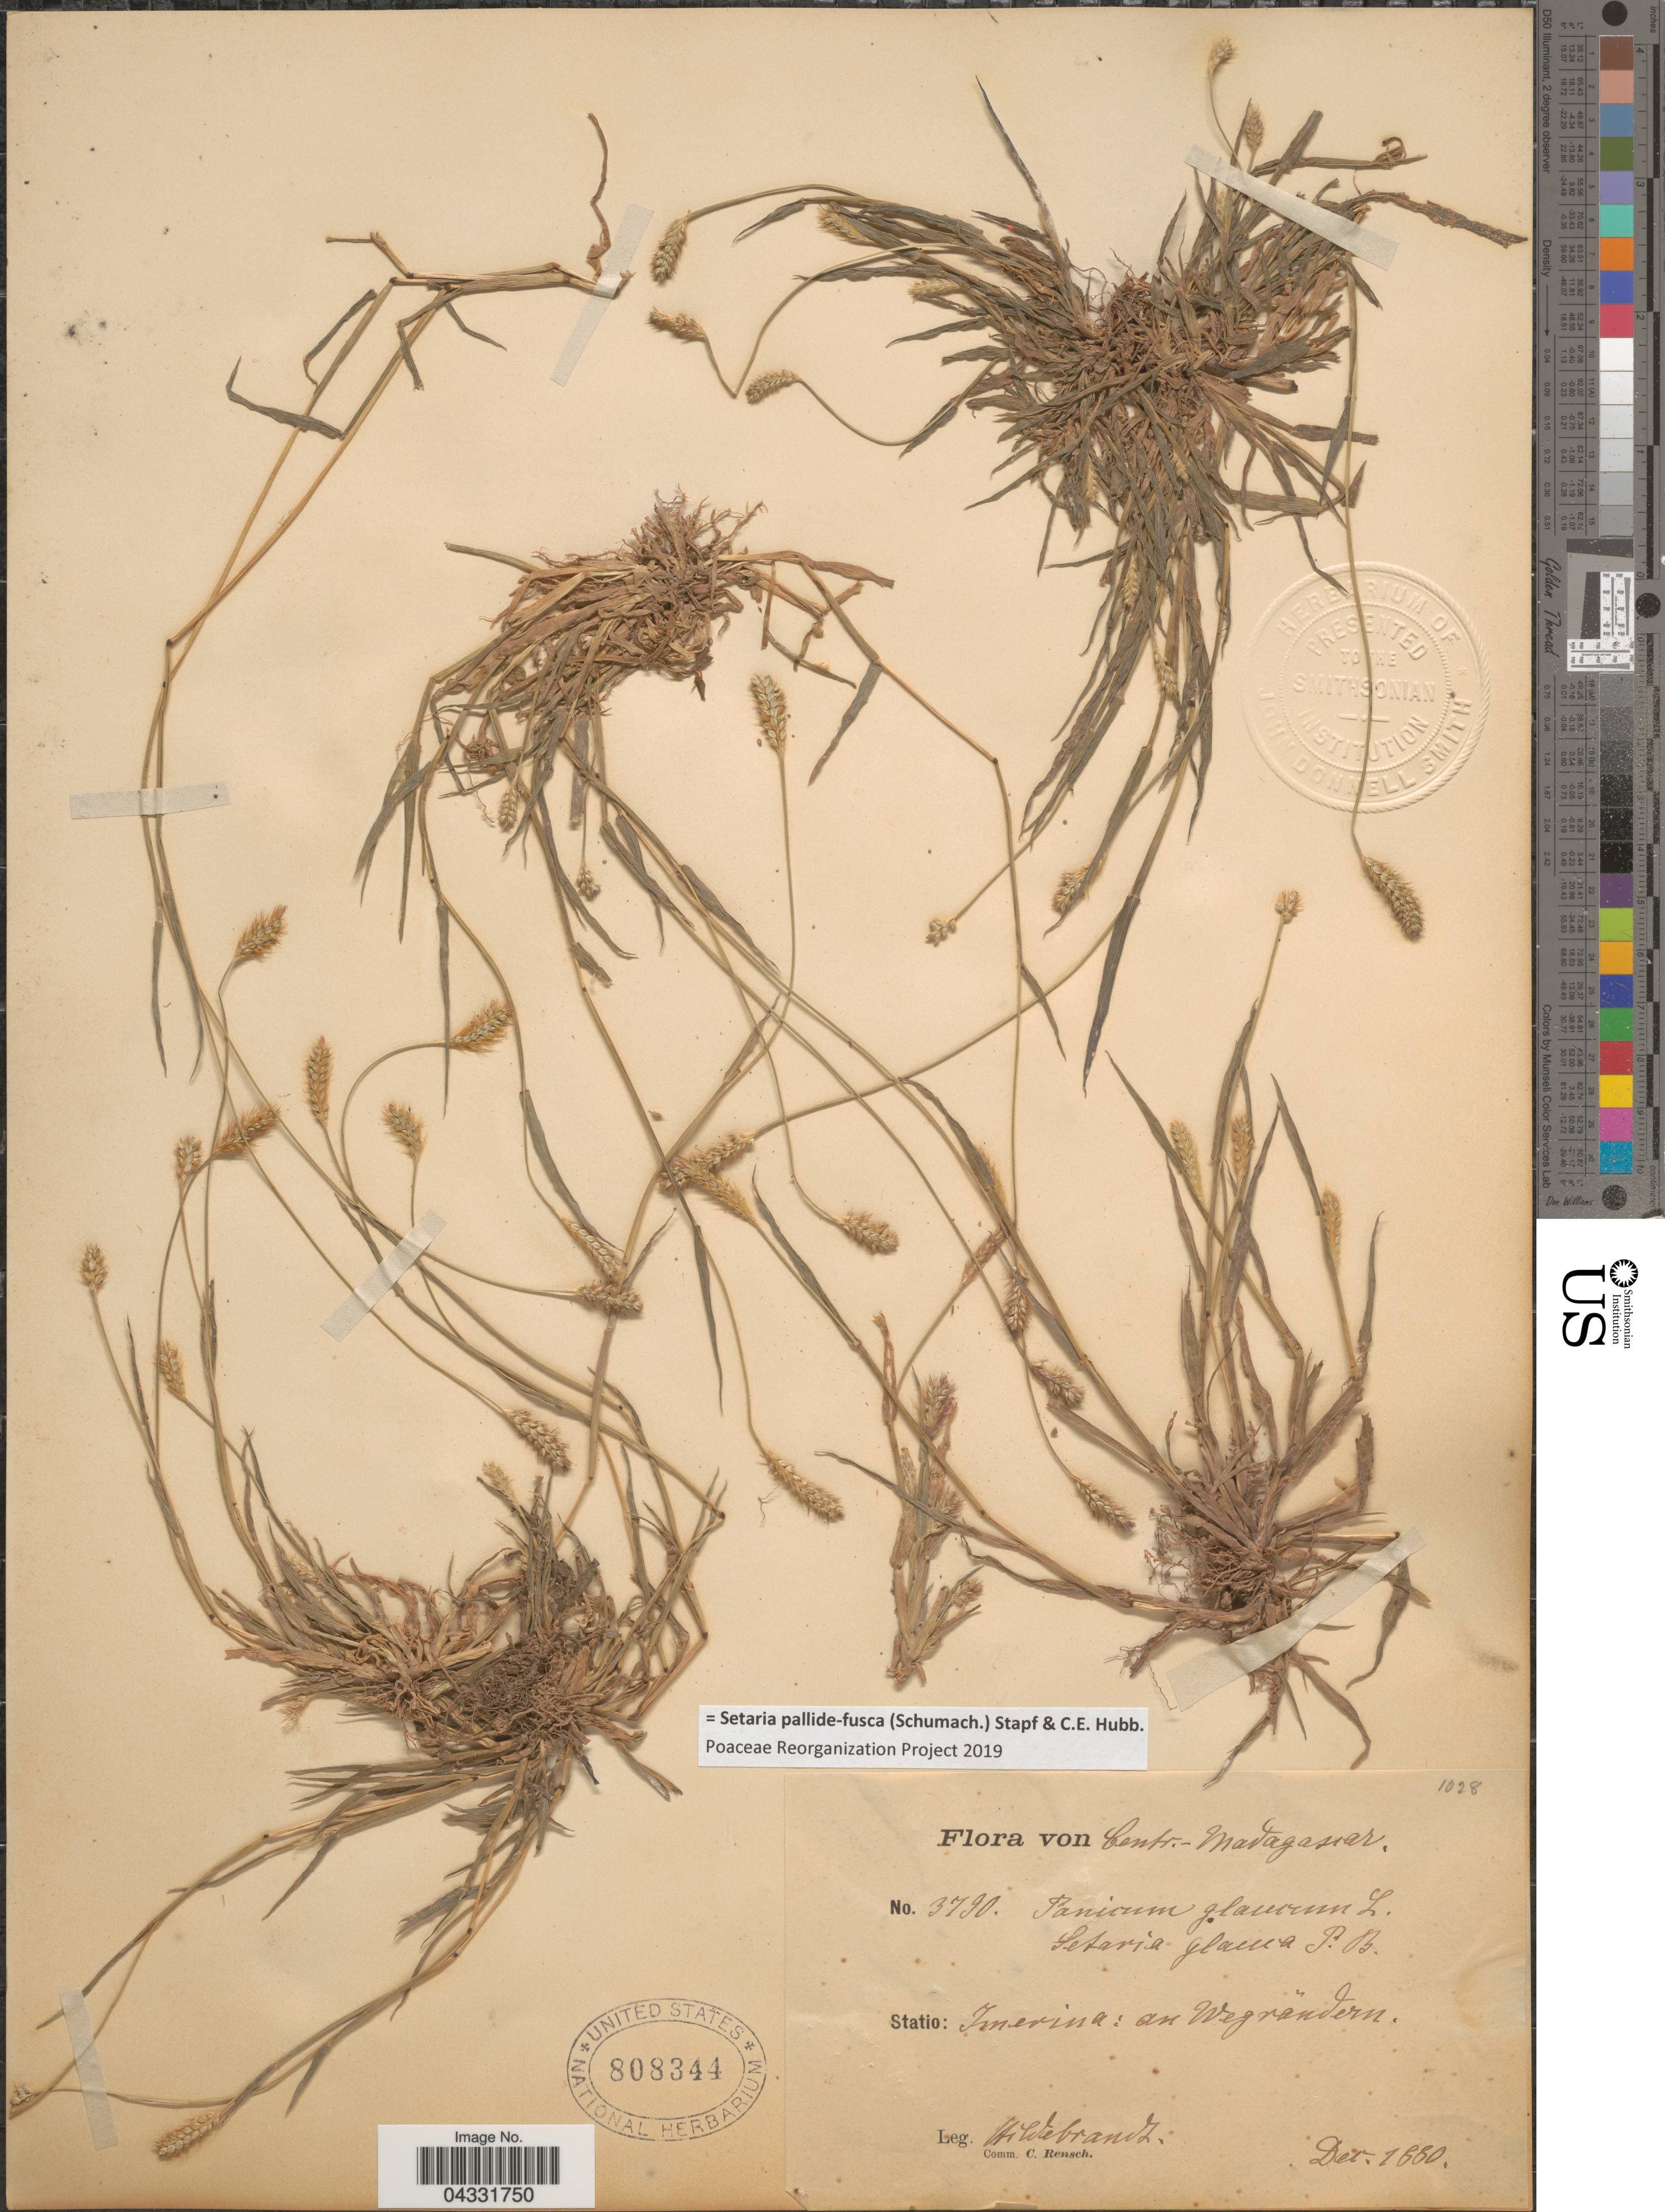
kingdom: Plantae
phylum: Tracheophyta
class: Liliopsida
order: Poales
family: Poaceae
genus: Setaria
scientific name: Setaria pallide-fusca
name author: (Schumach.) Stapf & C.E. Hubb.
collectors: J. Hildebrandt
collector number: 3790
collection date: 1880-12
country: Madagascar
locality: Centr.-Madagascar. Statio: Imerina: an Wegrãndern.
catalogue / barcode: US 808344